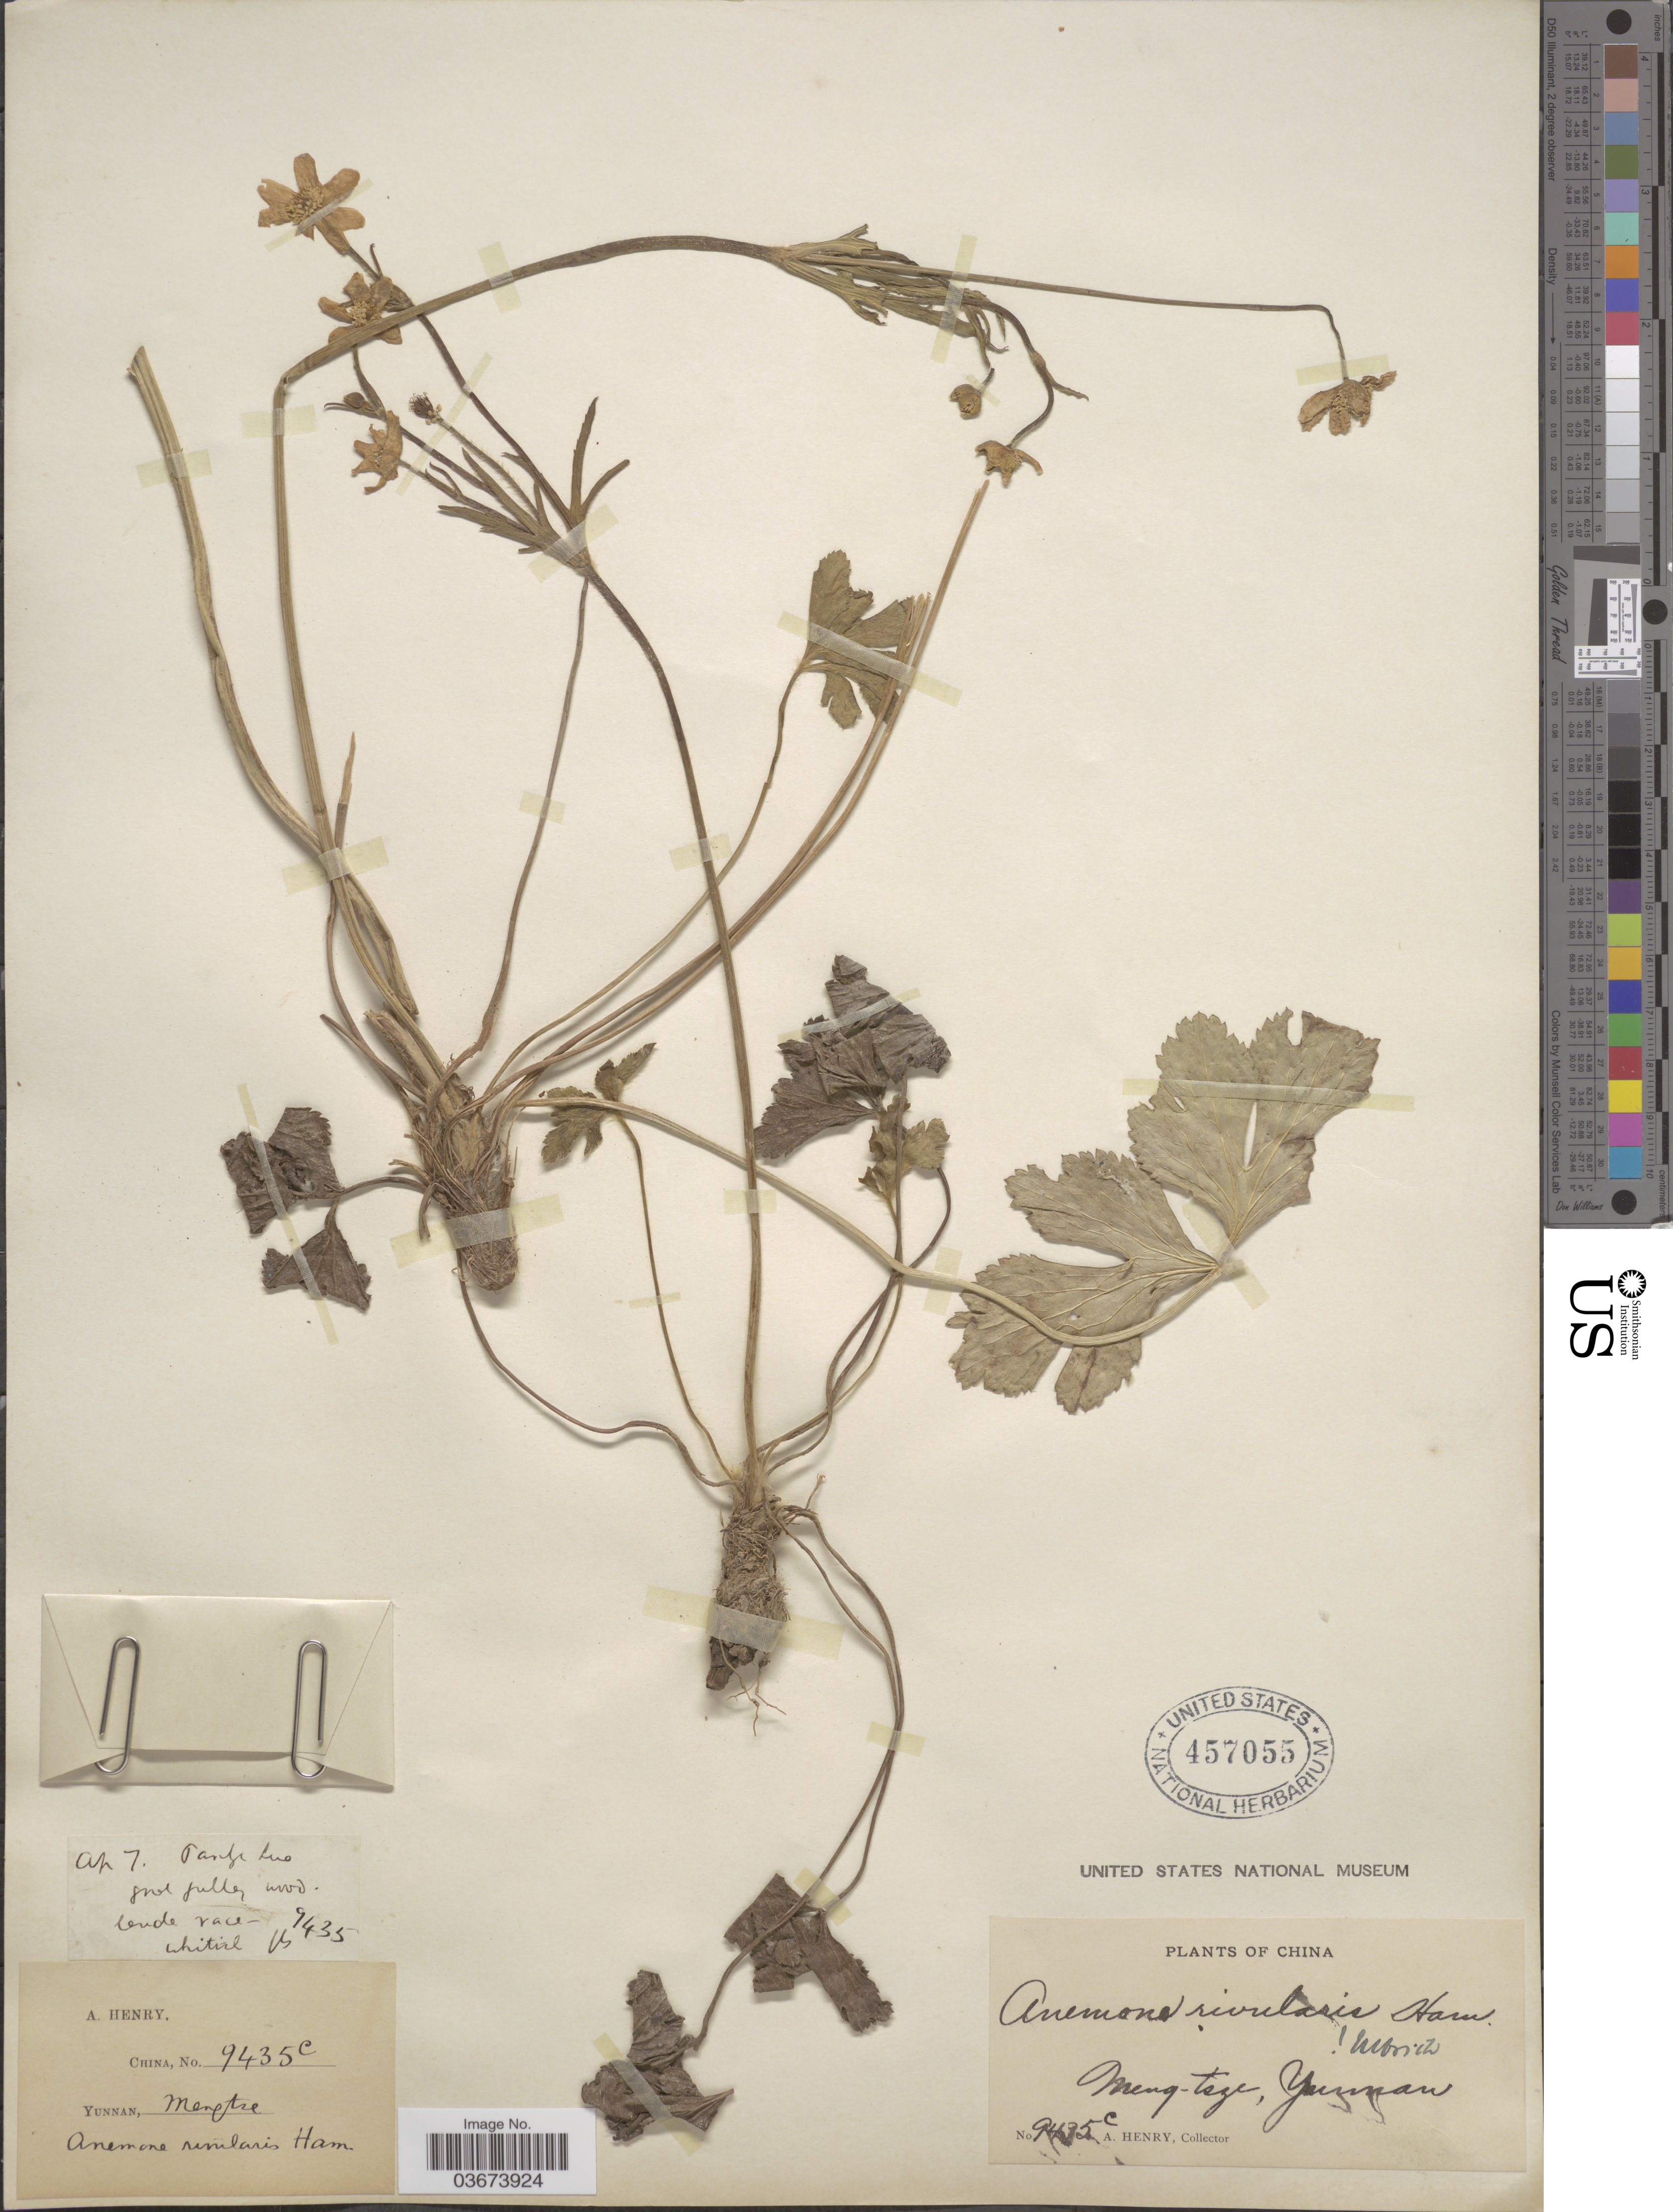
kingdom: Plantae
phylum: Tracheophyta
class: Magnoliopsida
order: Ranunculales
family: Ranunculaceae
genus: Anemone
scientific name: Anemone rivularis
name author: Buch.-Ham. ex DC.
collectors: A. Henry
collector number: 9435 C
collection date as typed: Transcribed d/m/y: /4/7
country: China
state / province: Yunnan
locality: Meng-tzse.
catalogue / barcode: US 457055